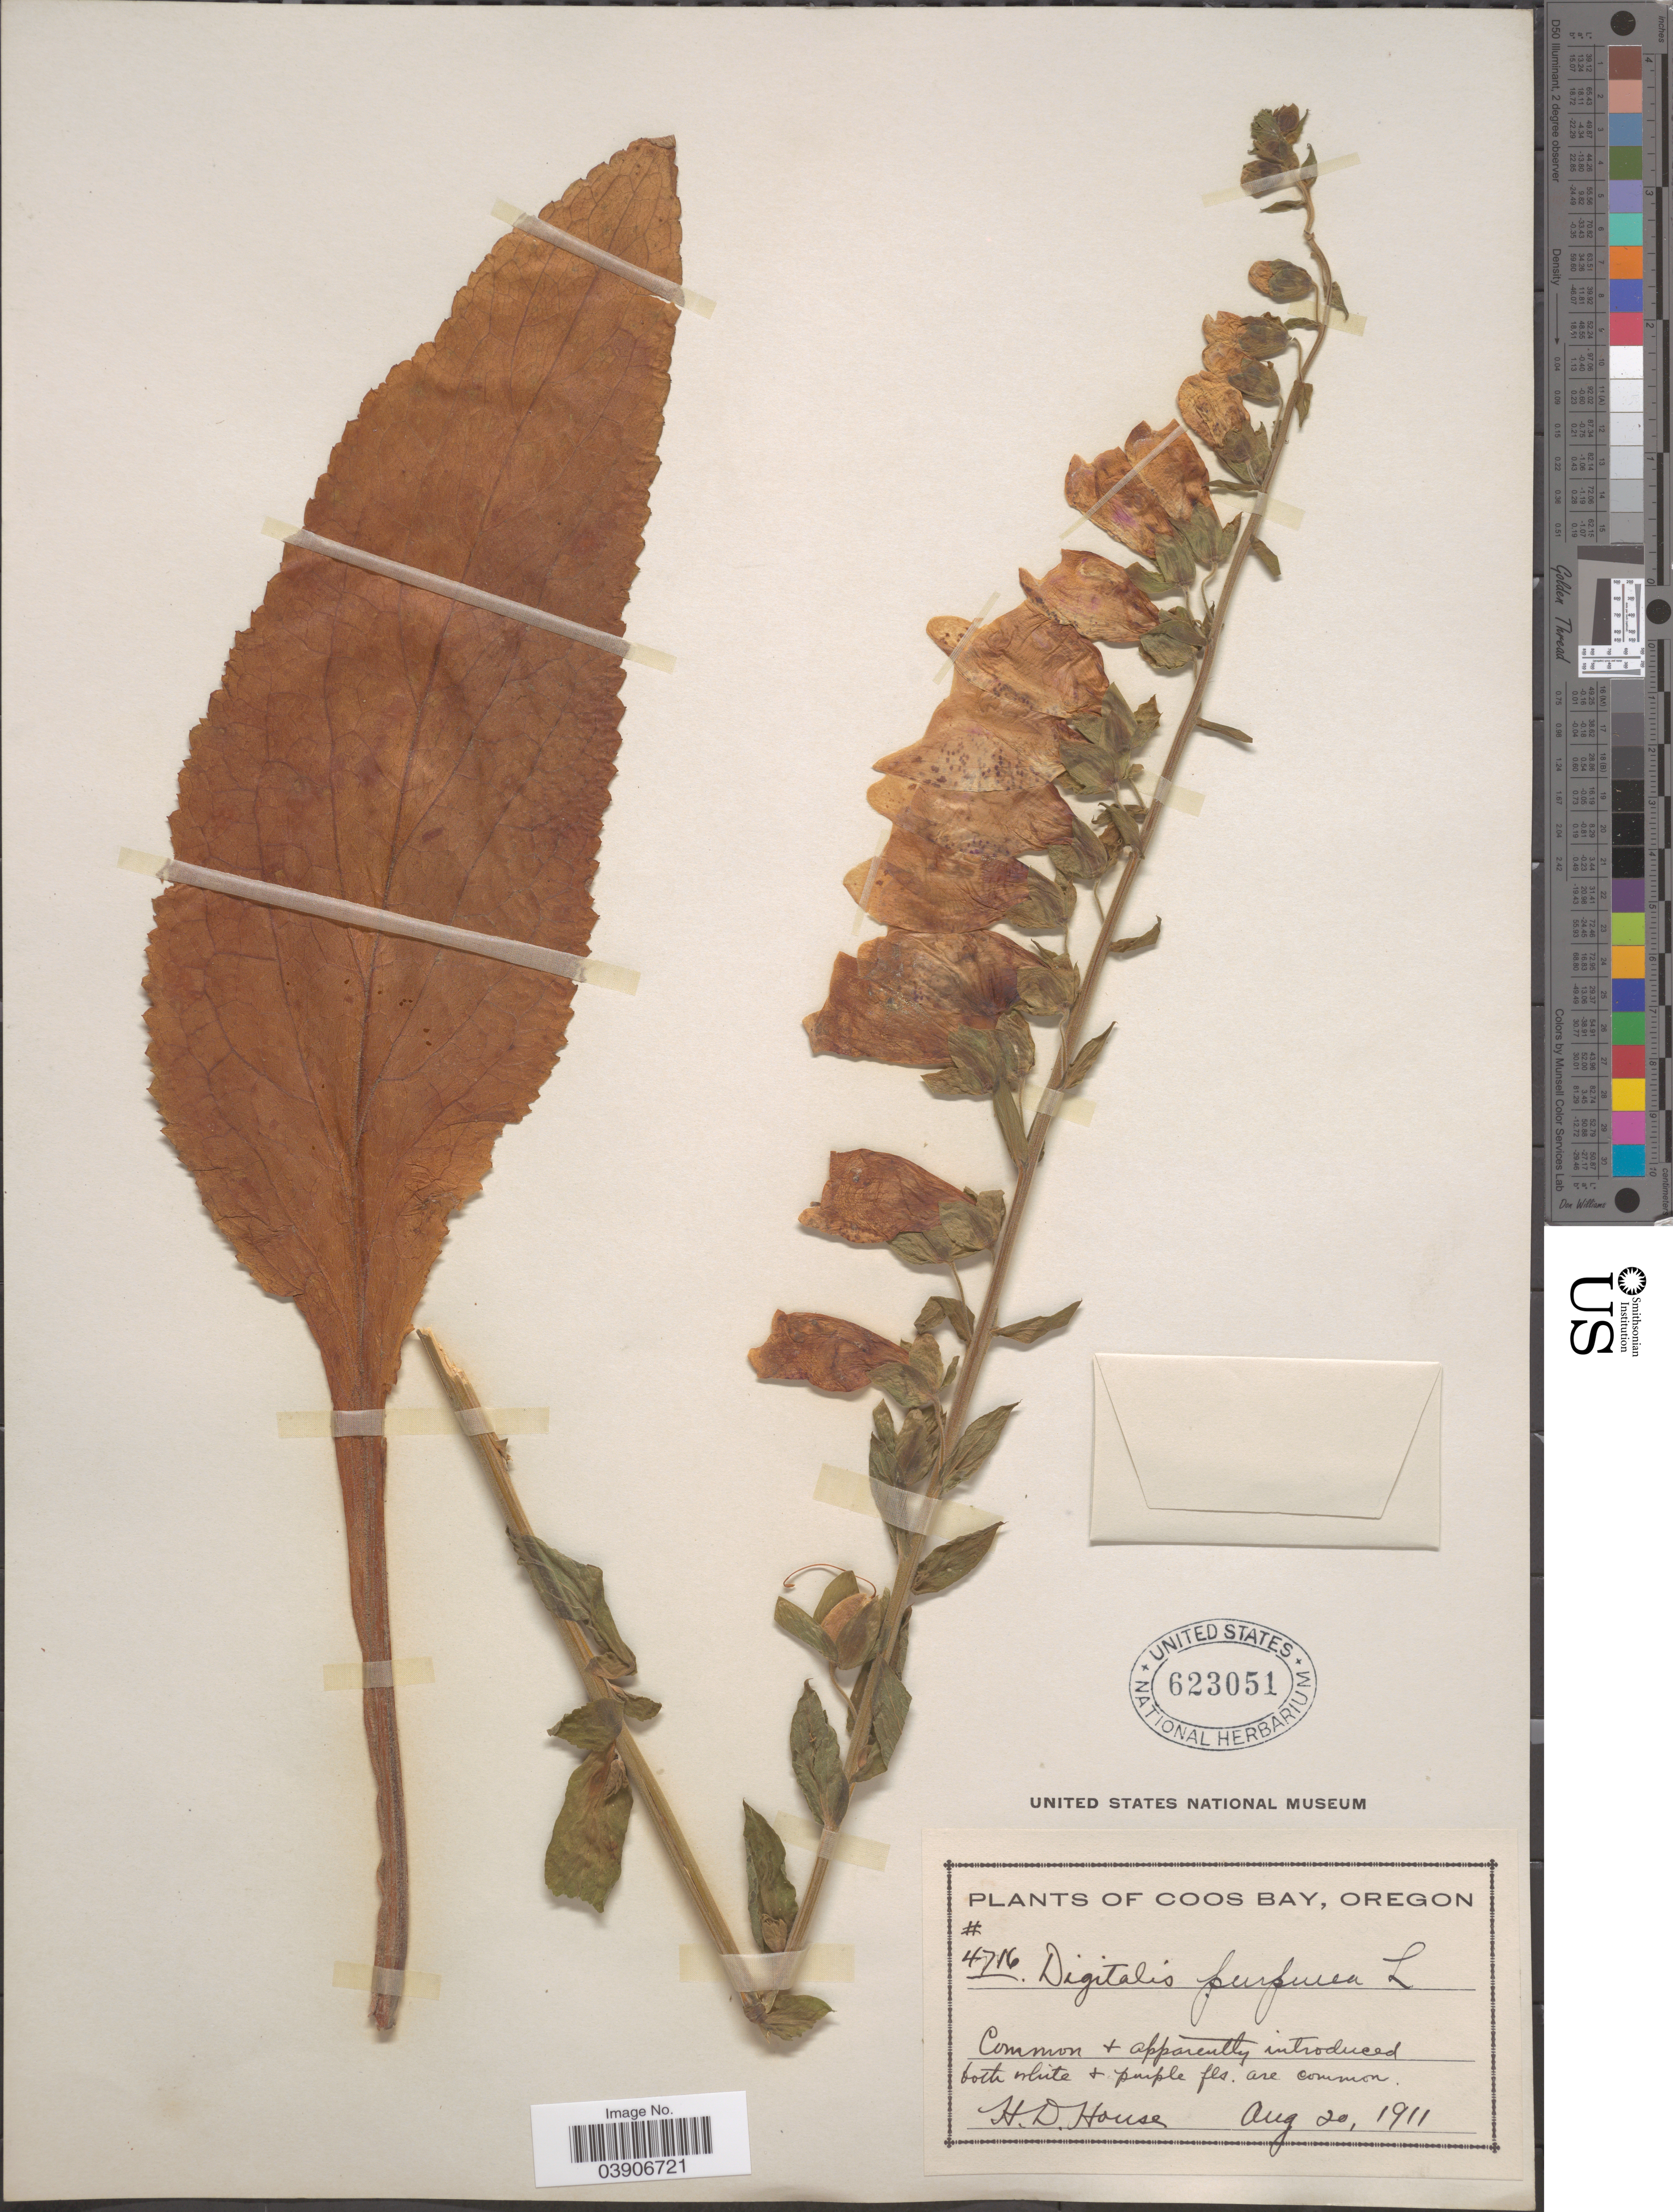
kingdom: Plantae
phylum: Tracheophyta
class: Magnoliopsida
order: Lamiales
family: Plantaginaceae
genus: Digitalis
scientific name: Digitalis purpurea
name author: L.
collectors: H. D. House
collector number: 4716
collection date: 1911-08-20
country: United States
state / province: Oregon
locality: Coos Bay.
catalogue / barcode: US 623051